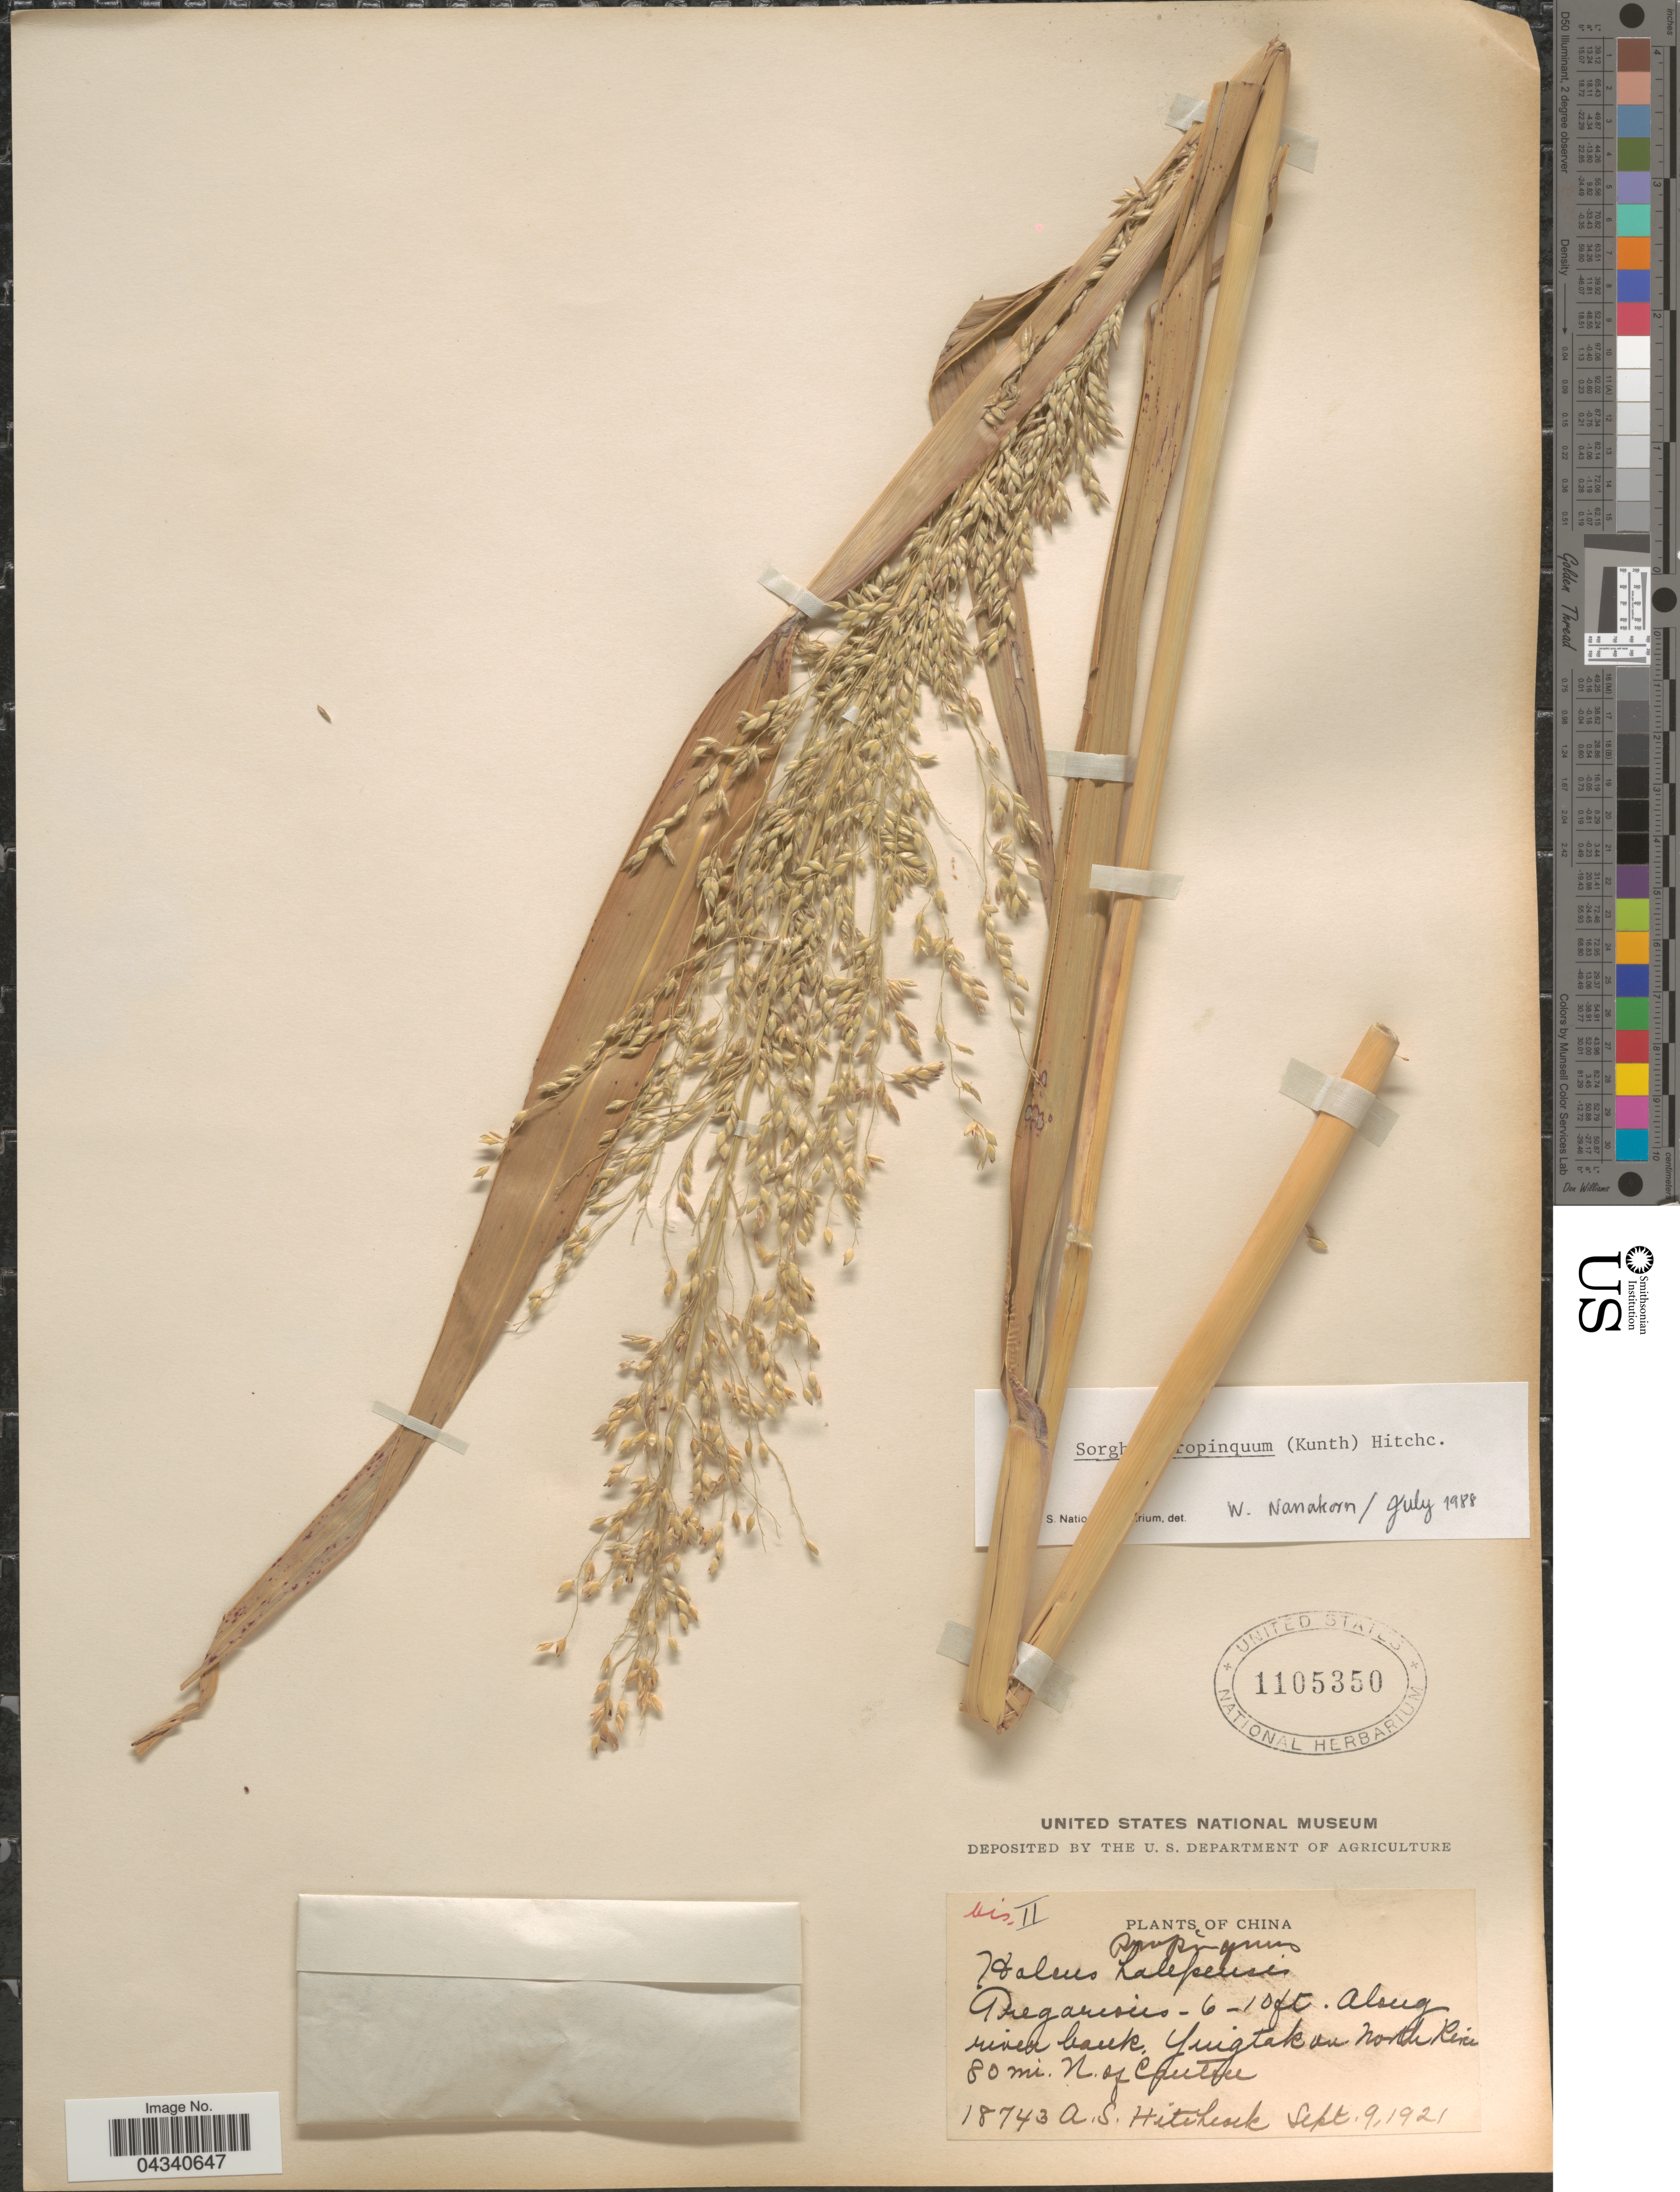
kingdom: Plantae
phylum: Tracheophyta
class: Liliopsida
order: Poales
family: Poaceae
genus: Sorghum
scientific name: Sorghum propinquum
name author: (Kunth) Hitchc.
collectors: A. S. Hitchcock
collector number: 18743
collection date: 1921-09-09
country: China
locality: Yingtak on North River, 80 mi. N. of Canton.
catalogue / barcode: US 1105350